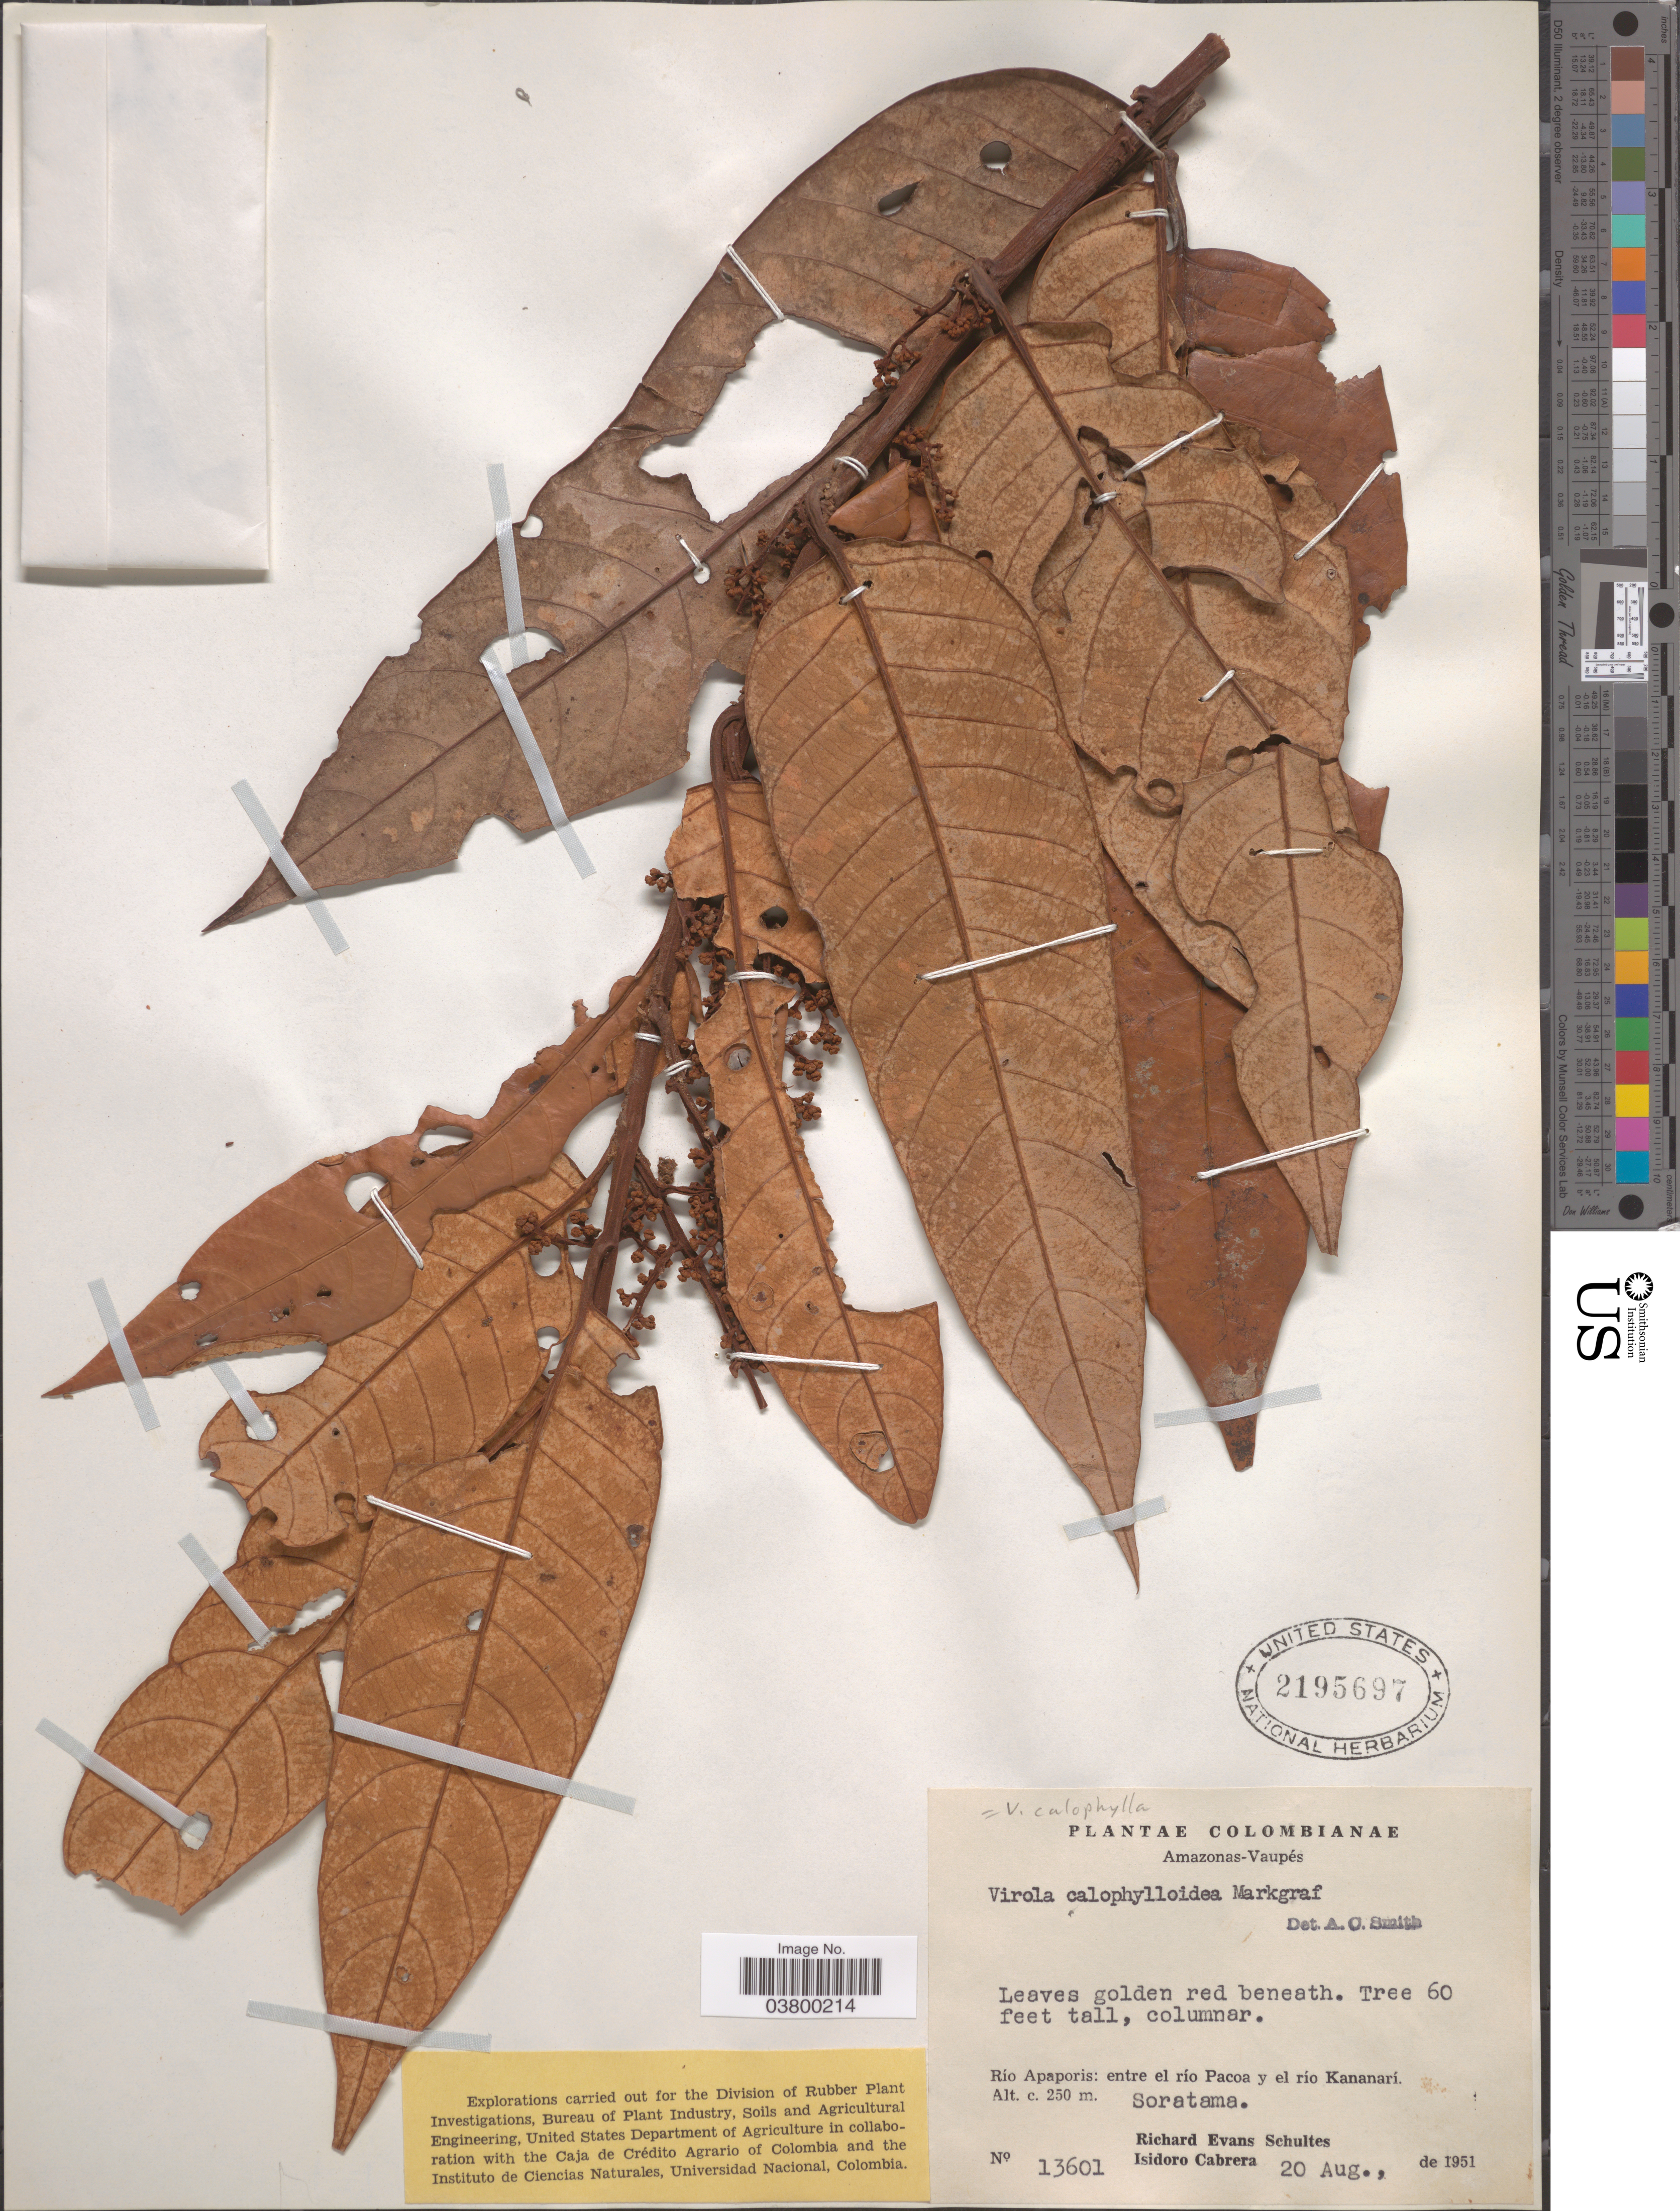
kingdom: Plantae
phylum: Tracheophyta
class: Magnoliopsida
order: Magnoliales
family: Myristicaceae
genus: Virola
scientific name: Virola calophylla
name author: (Spruce) Warb.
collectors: R. E. Schultes & I. Cabrera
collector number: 13601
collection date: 1951-08-20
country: Colombia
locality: Amazonas-Vaupés. Río Apaporis: entre el río Pacoa y el río Kananarí. Soratama.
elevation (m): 250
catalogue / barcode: US 2195697